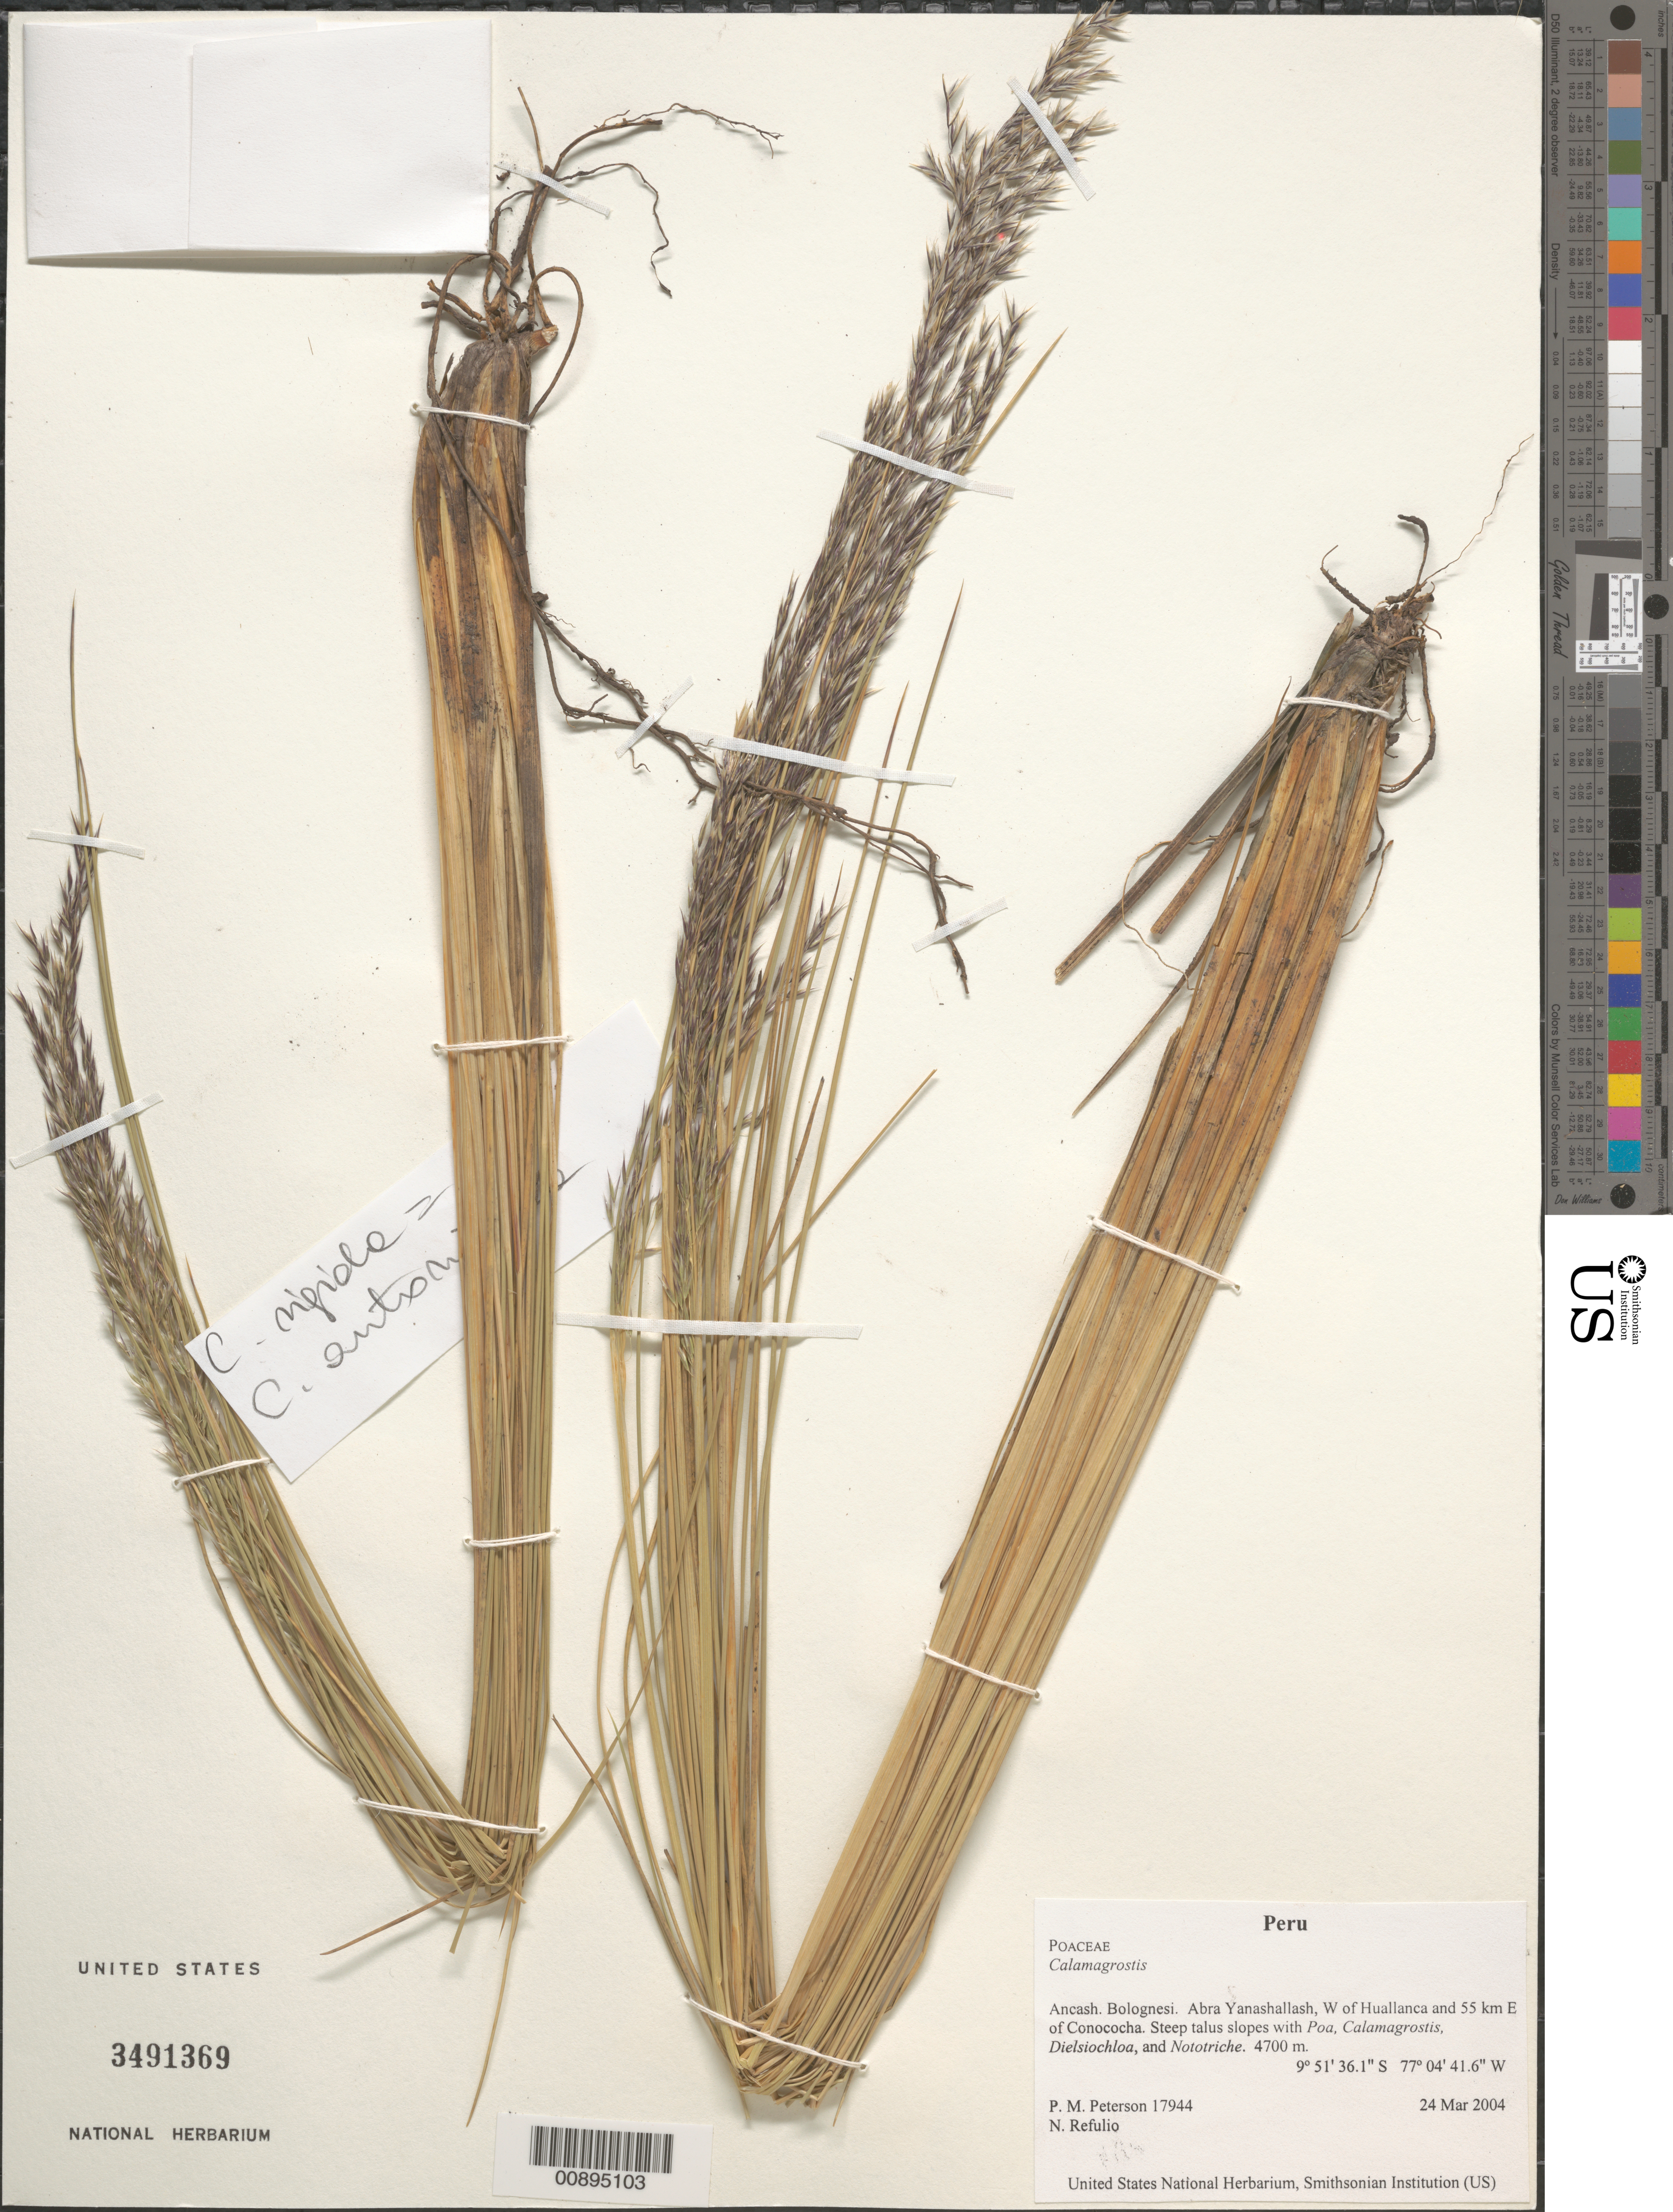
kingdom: Plantae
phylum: Tracheophyta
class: Liliopsida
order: Poales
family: Poaceae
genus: Calamagrostis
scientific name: Calamagrostis sp.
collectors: P. M. Peterson & N. Refulio-Rodríguez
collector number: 17944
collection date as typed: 24 Mar 2004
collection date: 2004-03-24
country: Peru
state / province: Ancash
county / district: Bolognesi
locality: Abra Yanashallash, W of Huallanca and 55 km E of Conococha. Steep talus slopes with Poa, Calamagrostis, Dielsiochloa, and Nototriche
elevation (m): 4700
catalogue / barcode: US 3491369